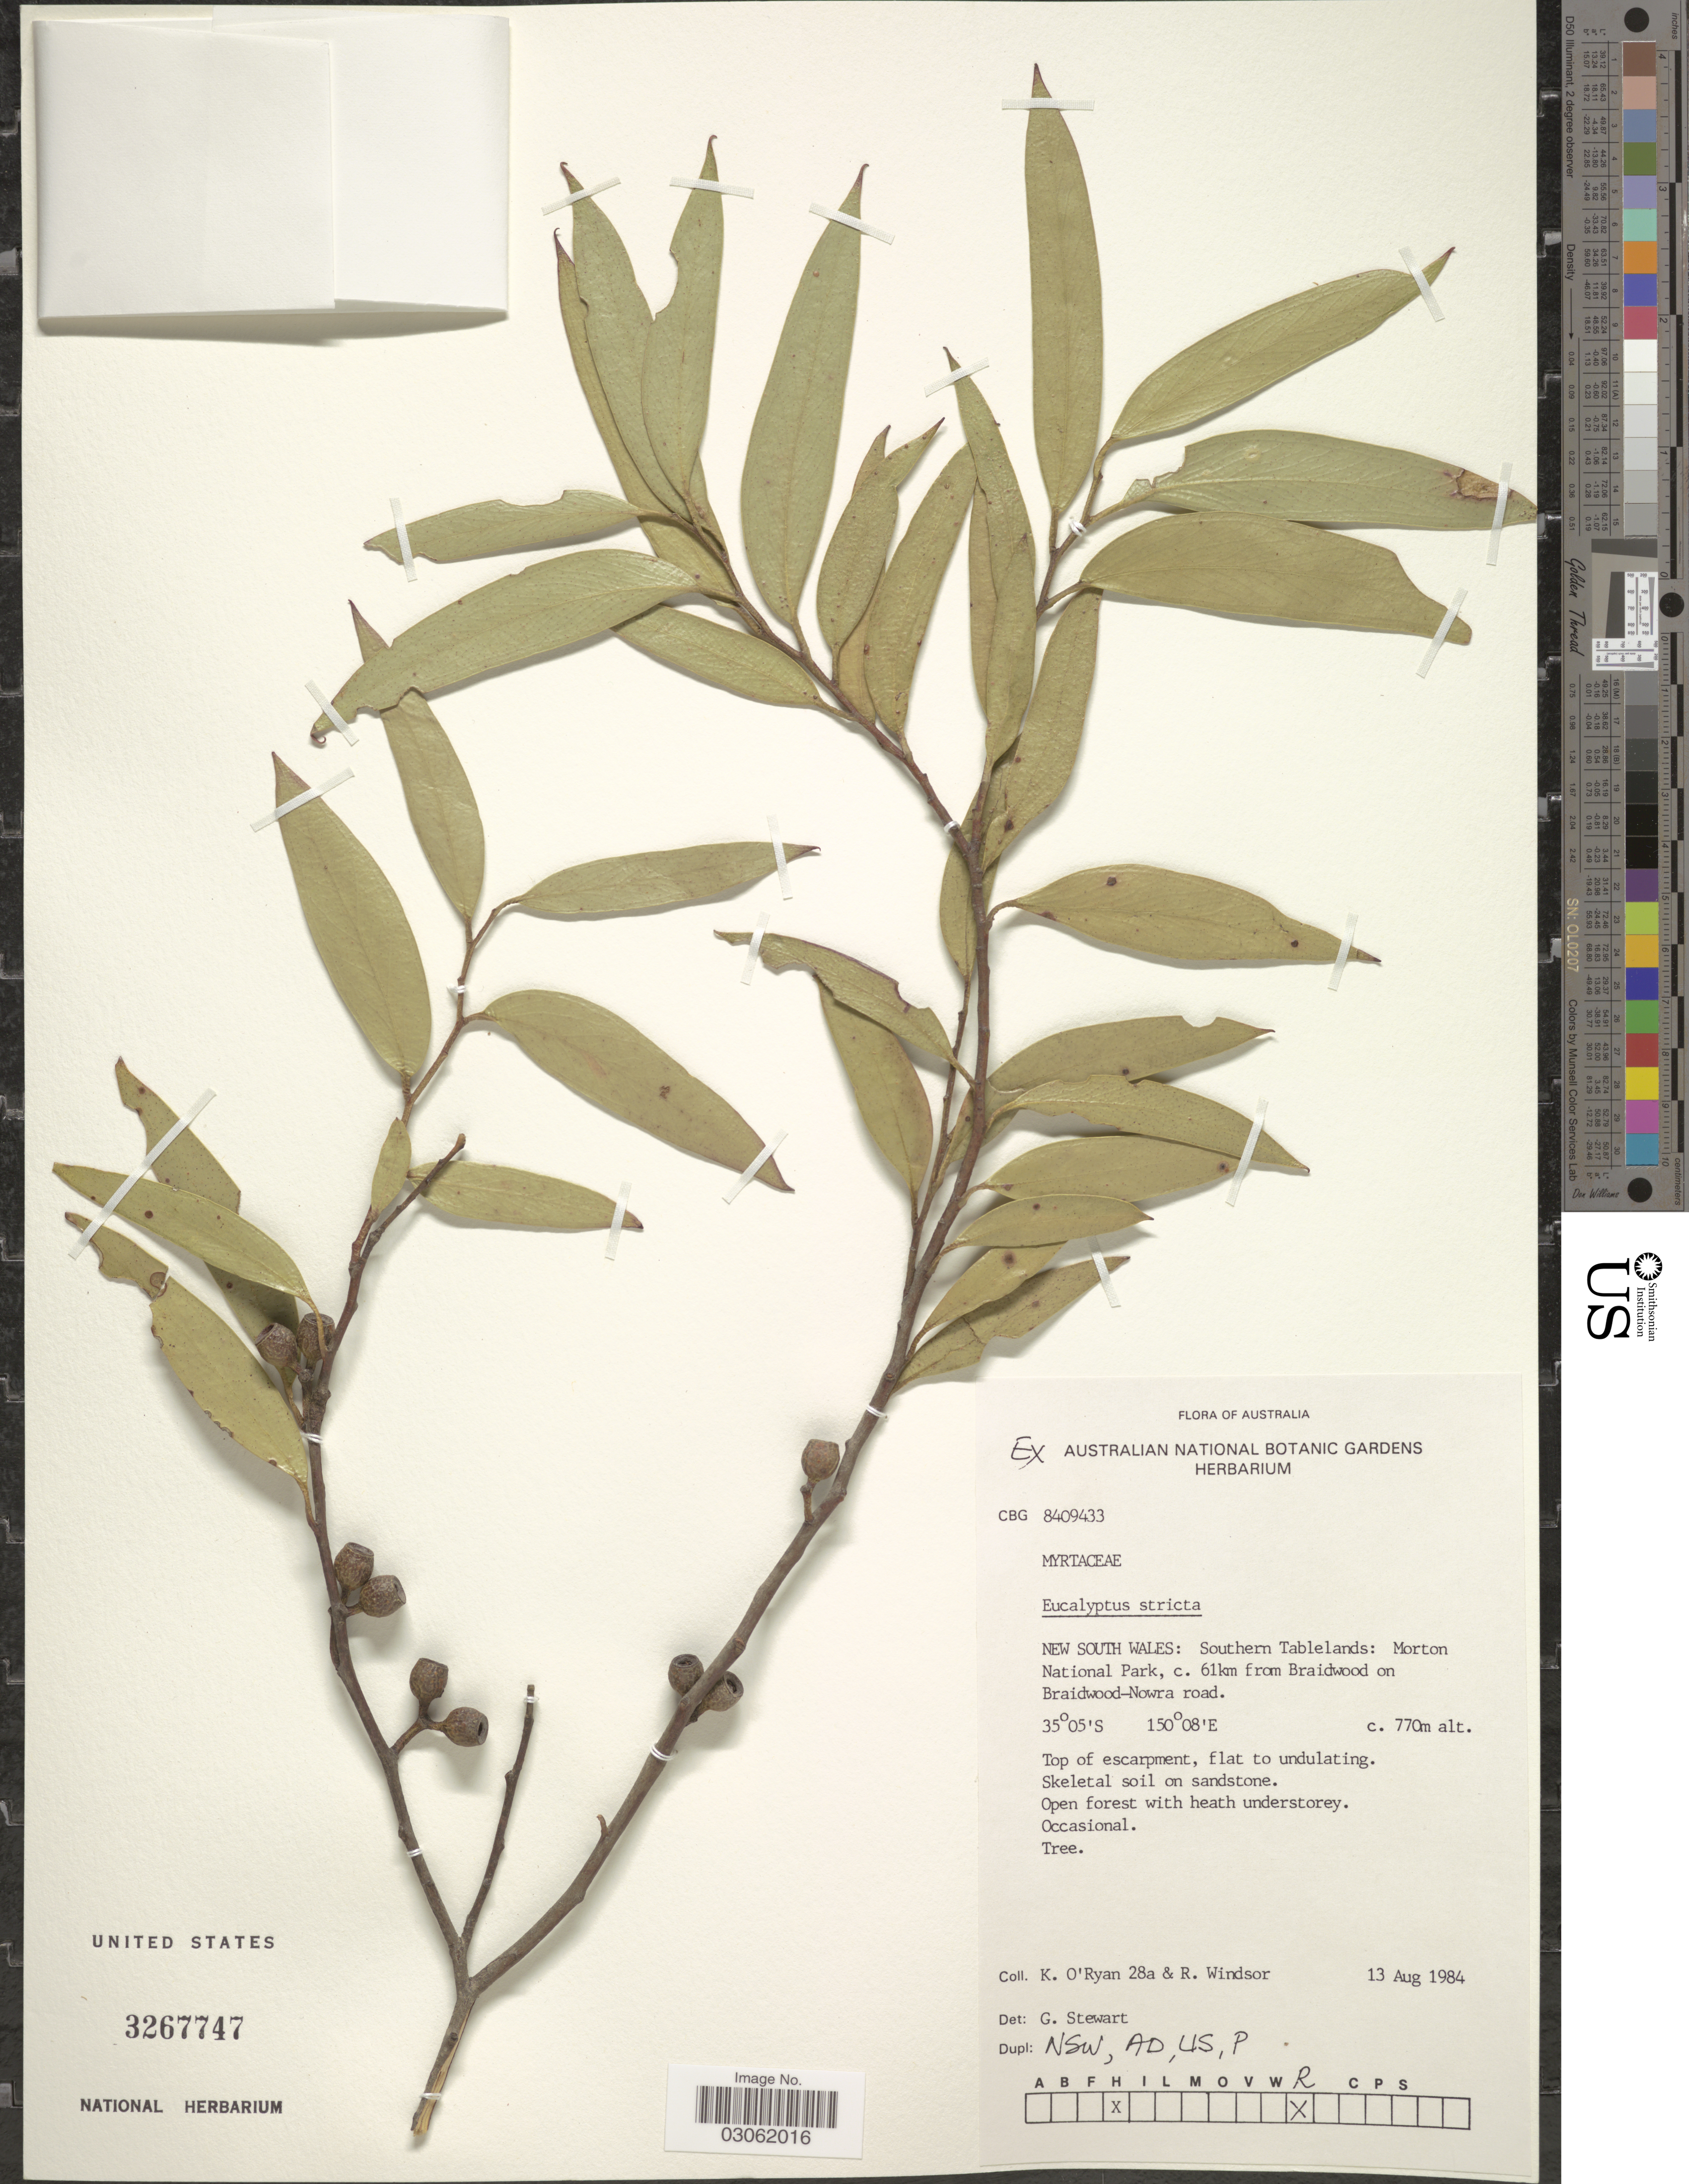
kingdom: Plantae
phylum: Tracheophyta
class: Magnoliopsida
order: Myrtales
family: Myrtaceae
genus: Eucalyptus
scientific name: Eucalyptus stricta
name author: Sieber ex Spreng.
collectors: K. O'Ryan & R. Windsor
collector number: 28a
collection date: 1984-08-13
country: Australia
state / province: New South Wales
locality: Southern Tablelands: Morton National Park, c. 61km from Braidwood on Braidwood-Nowra road.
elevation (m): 770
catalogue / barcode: US 3267747